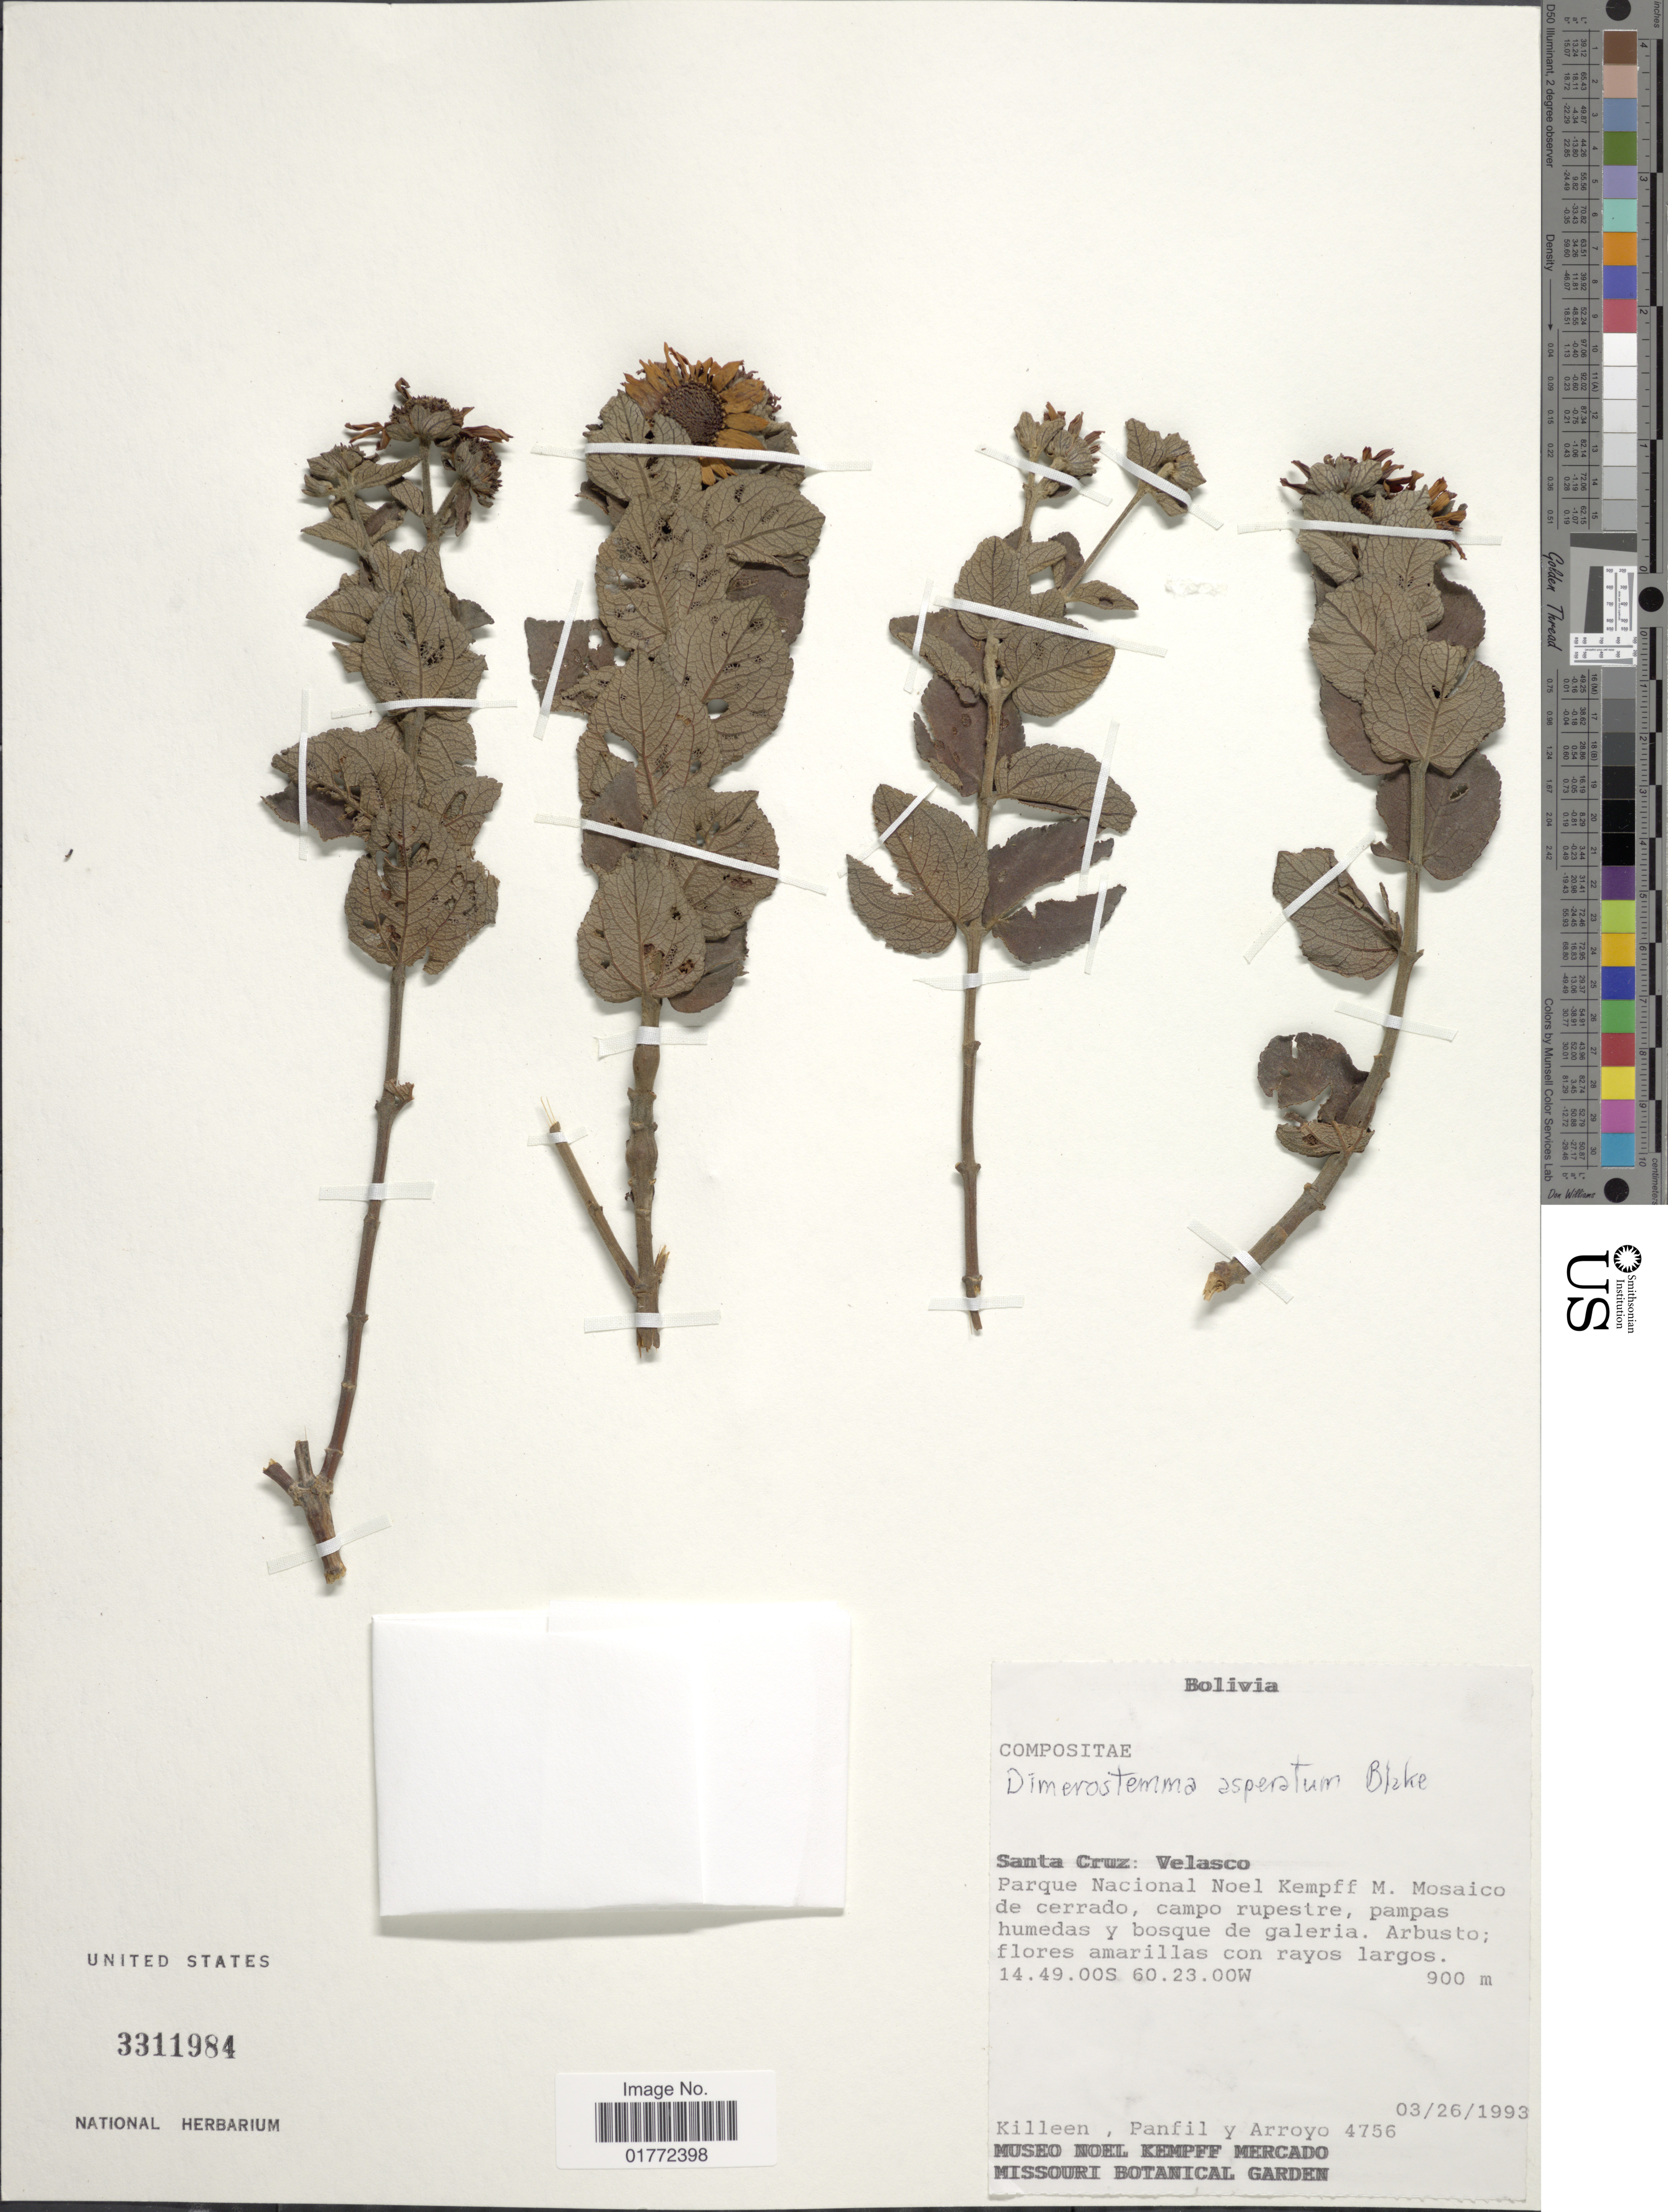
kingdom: Plantae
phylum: Tracheophyta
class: Magnoliopsida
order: Asterales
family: Asteraceae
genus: Dimerostemma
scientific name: Dimerostemma asperatum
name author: S.F. Blake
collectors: Killeen, --, -- Panfil & Arroyo, --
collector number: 4756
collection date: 1993-03-26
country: Bolivia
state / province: Santa Cruz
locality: Velasco, Parque Nacional Noel Kempff M. Mosaico de cerrado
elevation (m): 900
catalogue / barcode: US 3311984